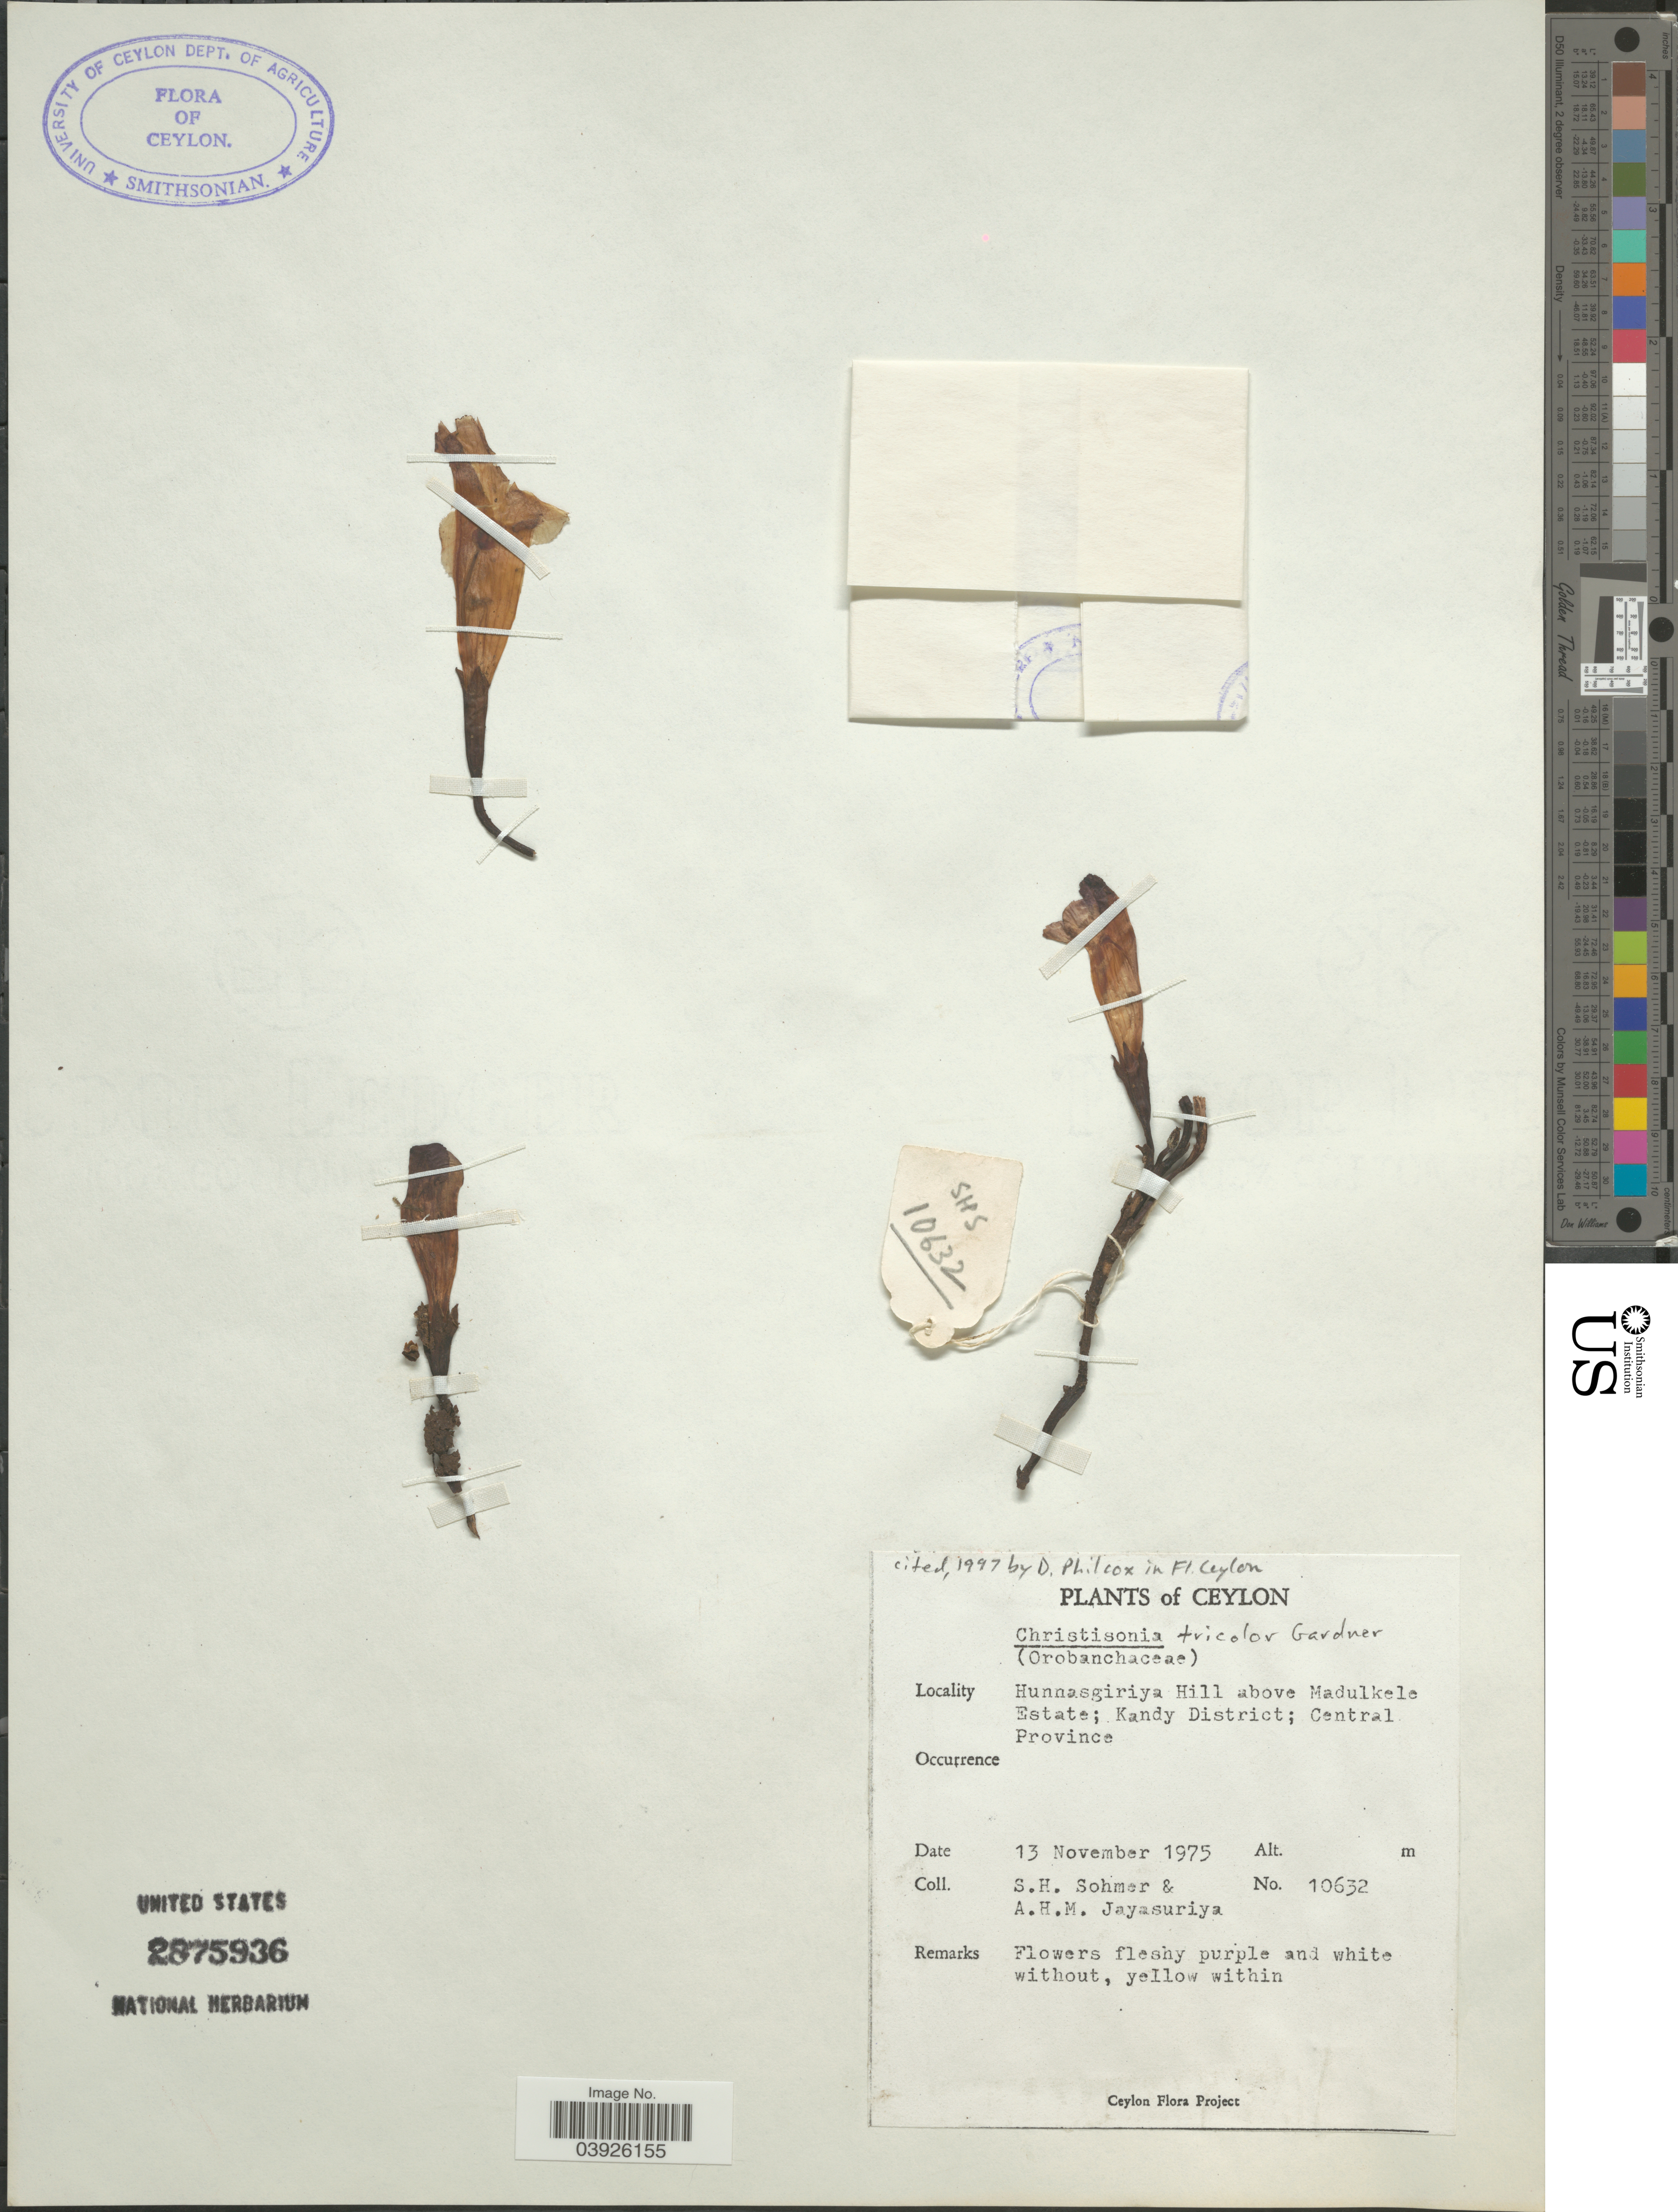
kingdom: Plantae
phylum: Tracheophyta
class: Magnoliopsida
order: Lamiales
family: Orobanchaceae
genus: Christisonia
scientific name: Christisonia tricolor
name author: Gardner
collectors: S. H. Sohmer & A. H. Jayasuriya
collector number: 10632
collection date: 1975-11-13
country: Sri Lanka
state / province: Central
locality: Ceylon. Hunnasgiriya Hill above Madulkele Estate; Kandy District.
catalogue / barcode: US 2875936